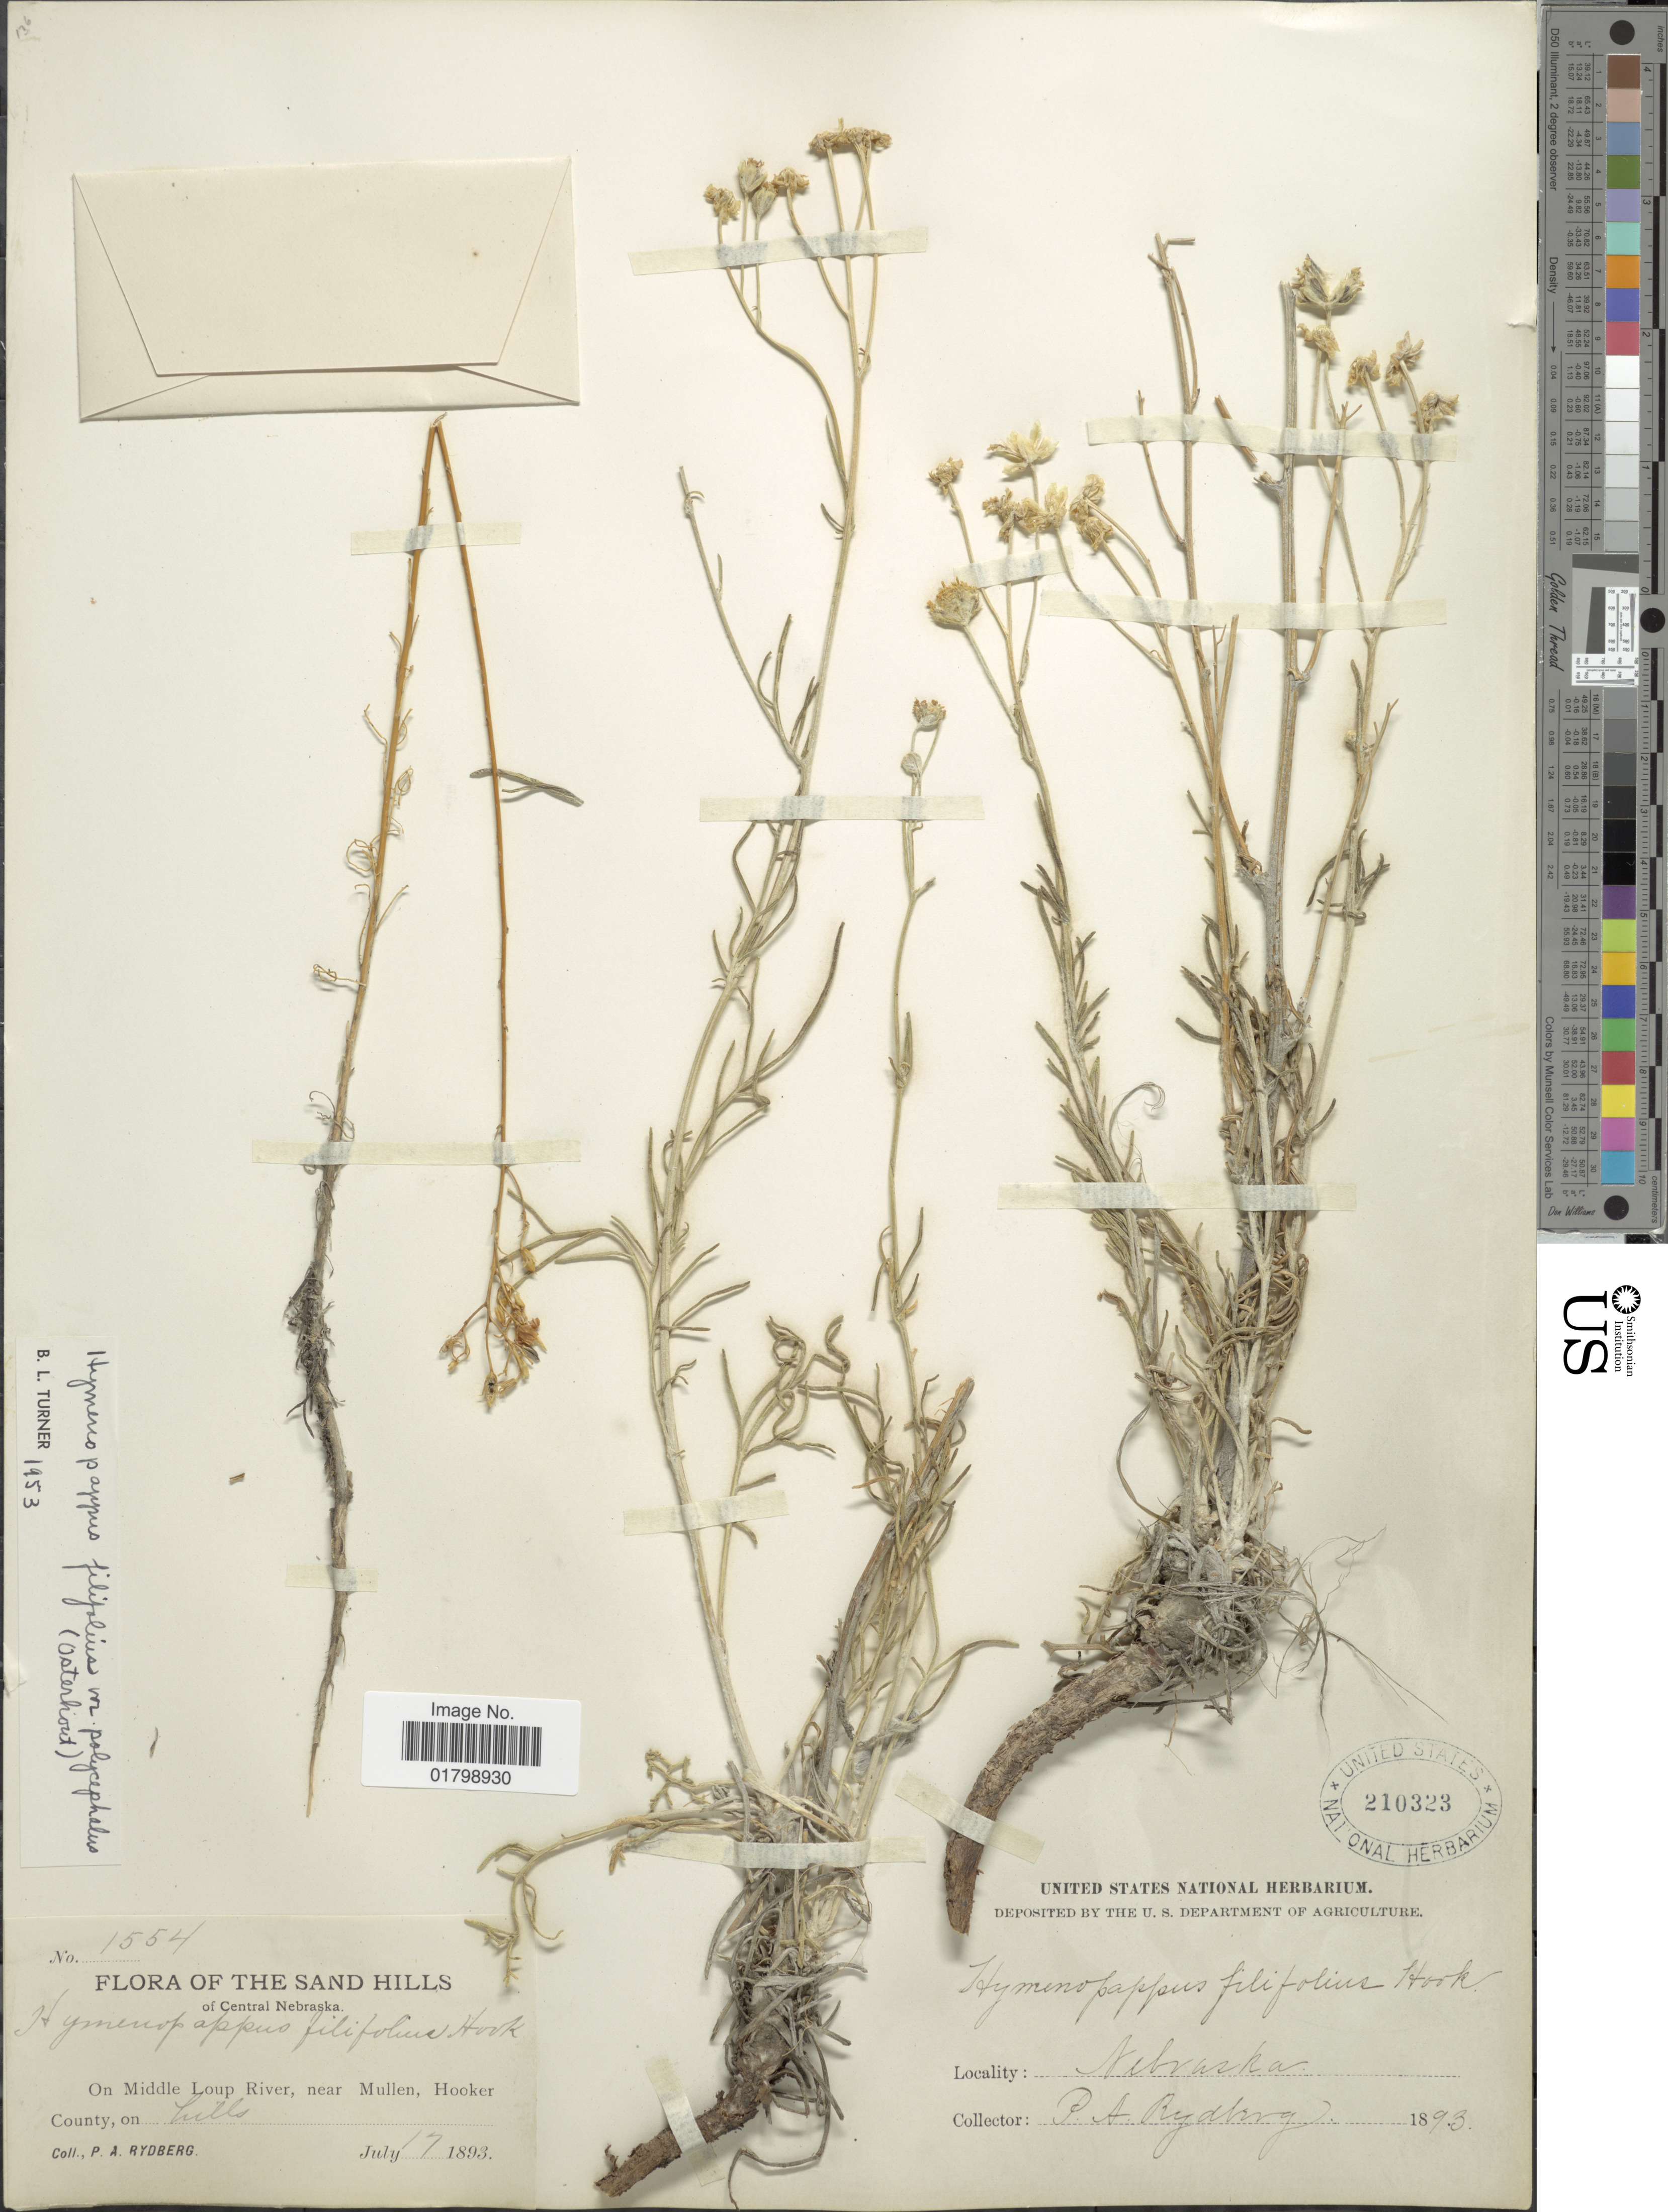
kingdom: Plantae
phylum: Tracheophyta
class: Magnoliopsida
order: Asterales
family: Asteraceae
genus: Hymenopappus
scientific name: Hymenopappus filifolius var. polycephalus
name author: (Osterh.) B.L. Turner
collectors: P. A. Rydberg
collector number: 1554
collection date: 1893-07-17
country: United States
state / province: Nebraska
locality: The Sand Hills of Central Nebraska, On Middle Loup River, near Mullen, Hooker County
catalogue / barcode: US 210323